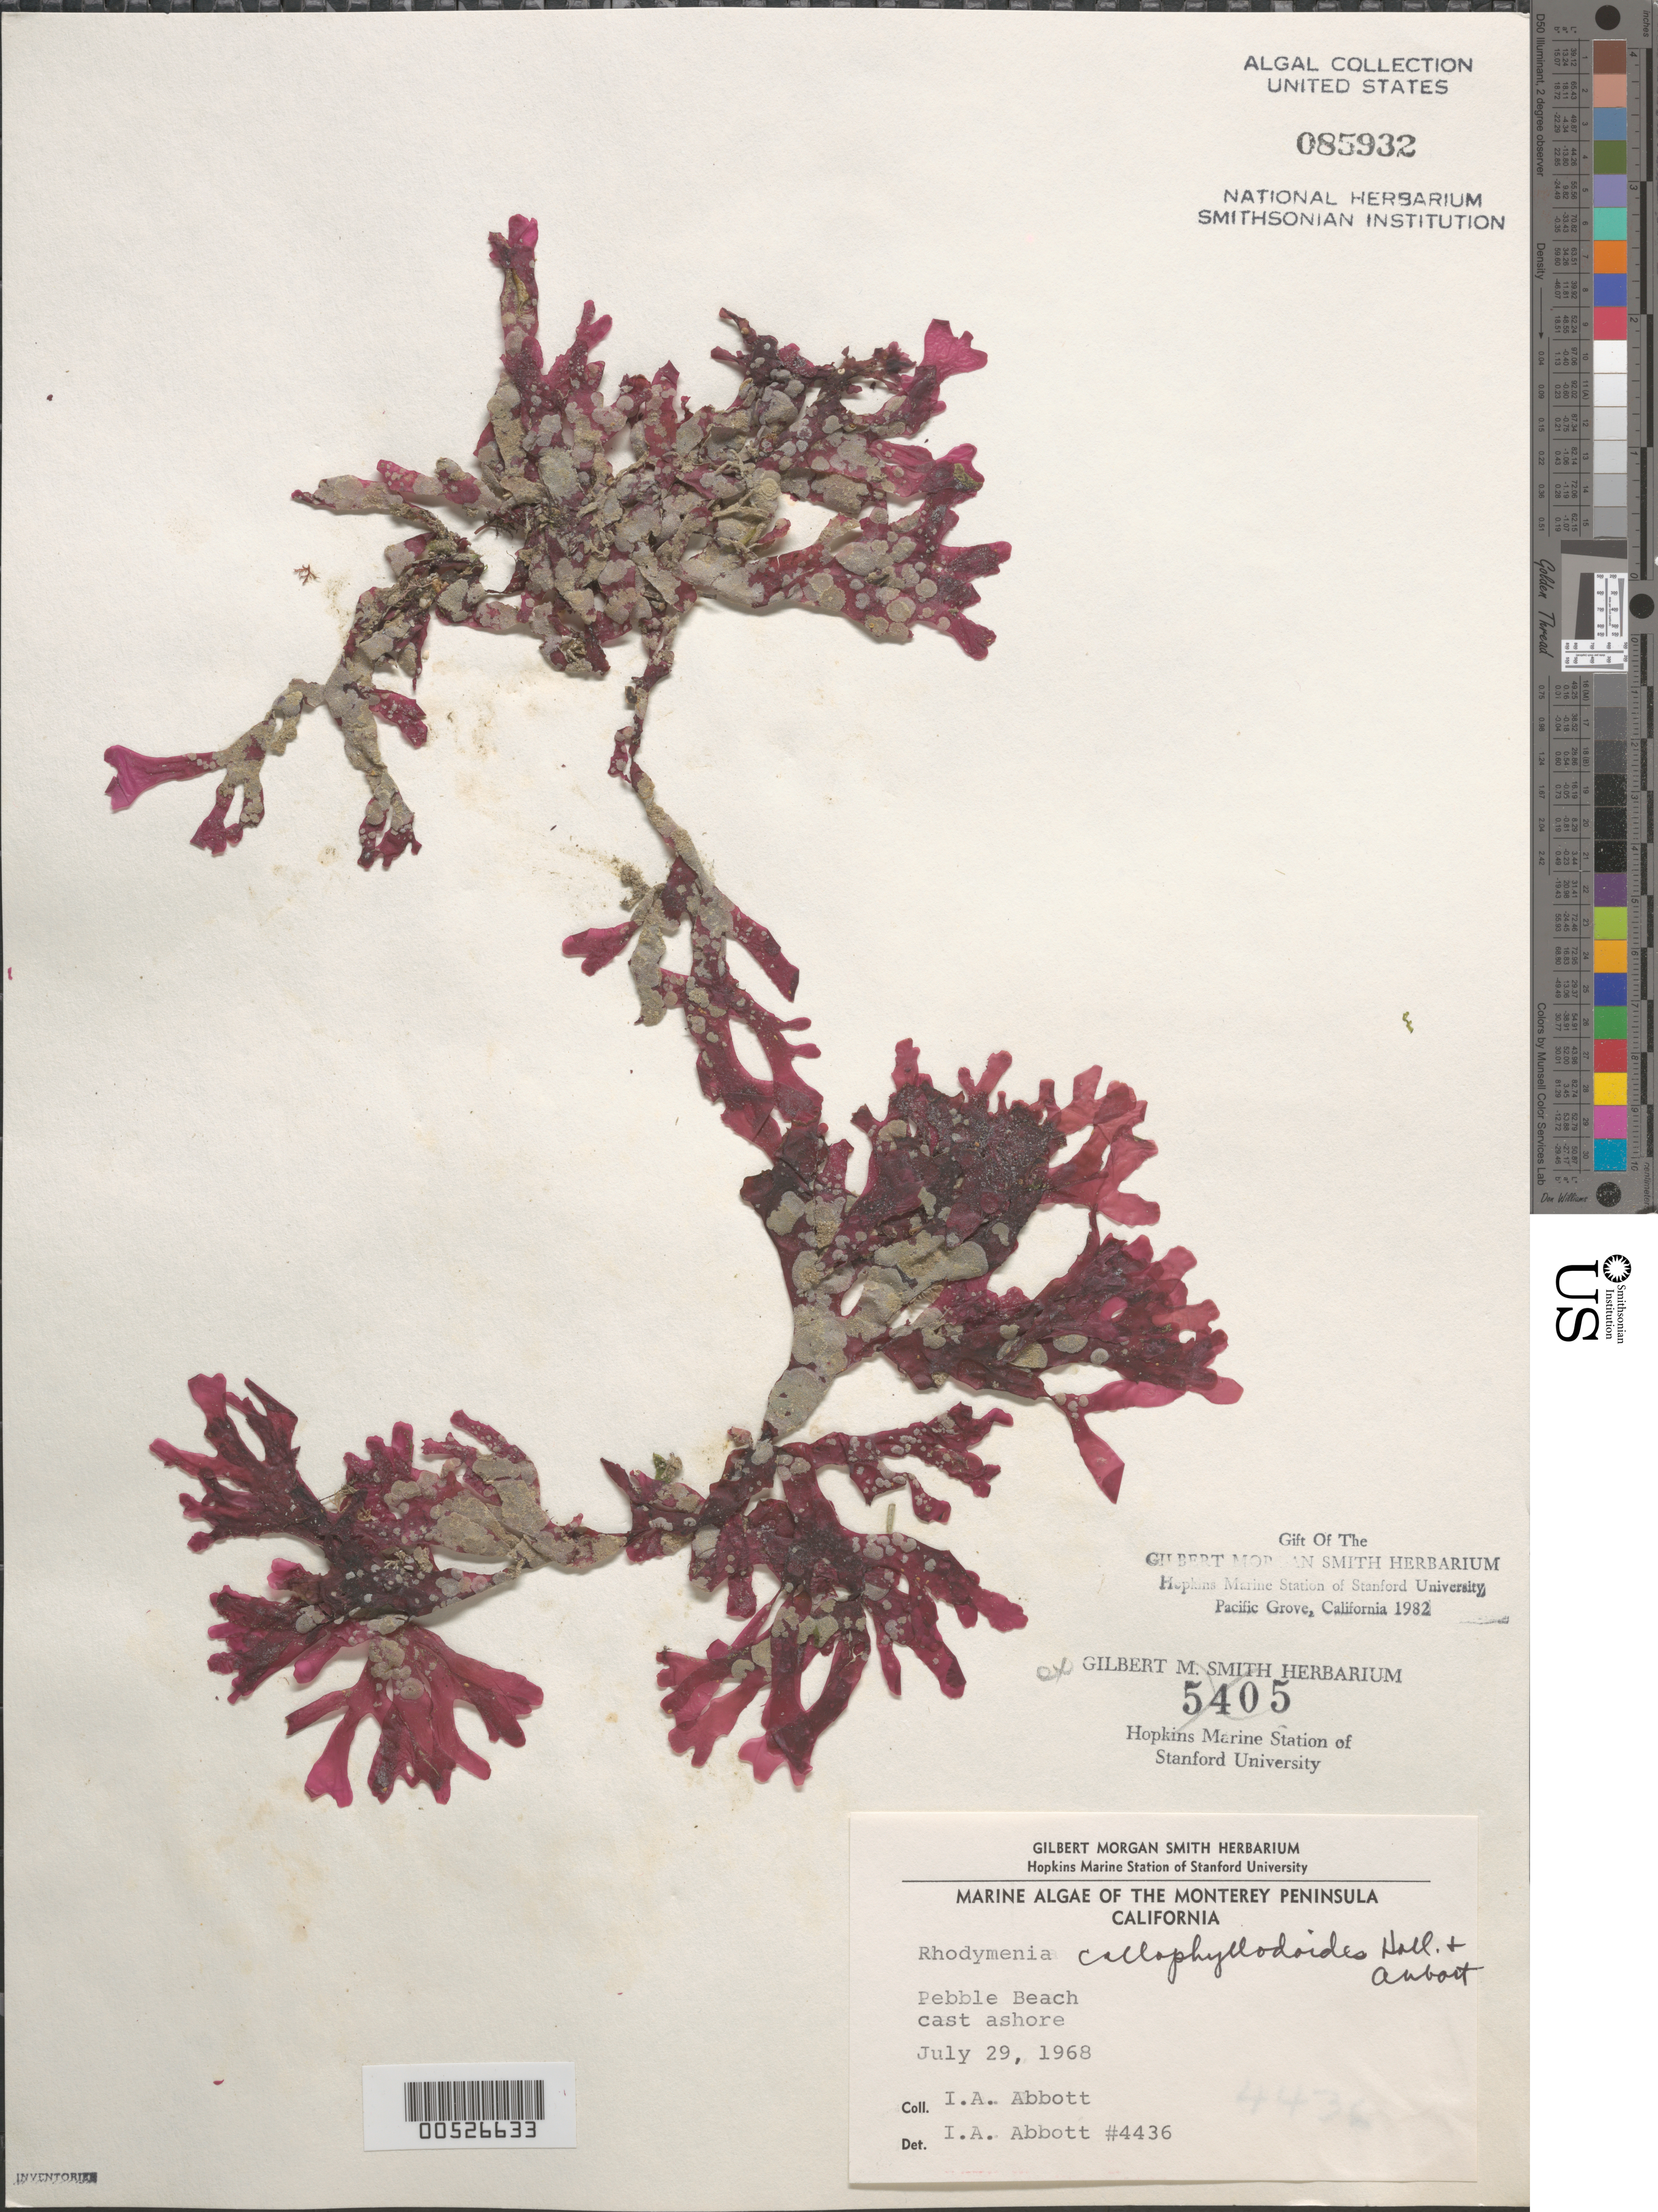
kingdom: Plantae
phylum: Rhodophyta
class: Florideophyceae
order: Rhodymeniales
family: Rhodymeniaceae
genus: Rhodymenia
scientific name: Rhodymenia callophyllidoides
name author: Hollenb. & I.A. Abbott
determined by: Abbott, Isabella A.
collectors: I. A. Abbott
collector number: IAA 4436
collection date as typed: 29 Jul 1968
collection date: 1968-07-29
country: United States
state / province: California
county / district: Monterey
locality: Pebble Beach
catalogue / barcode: US 85932